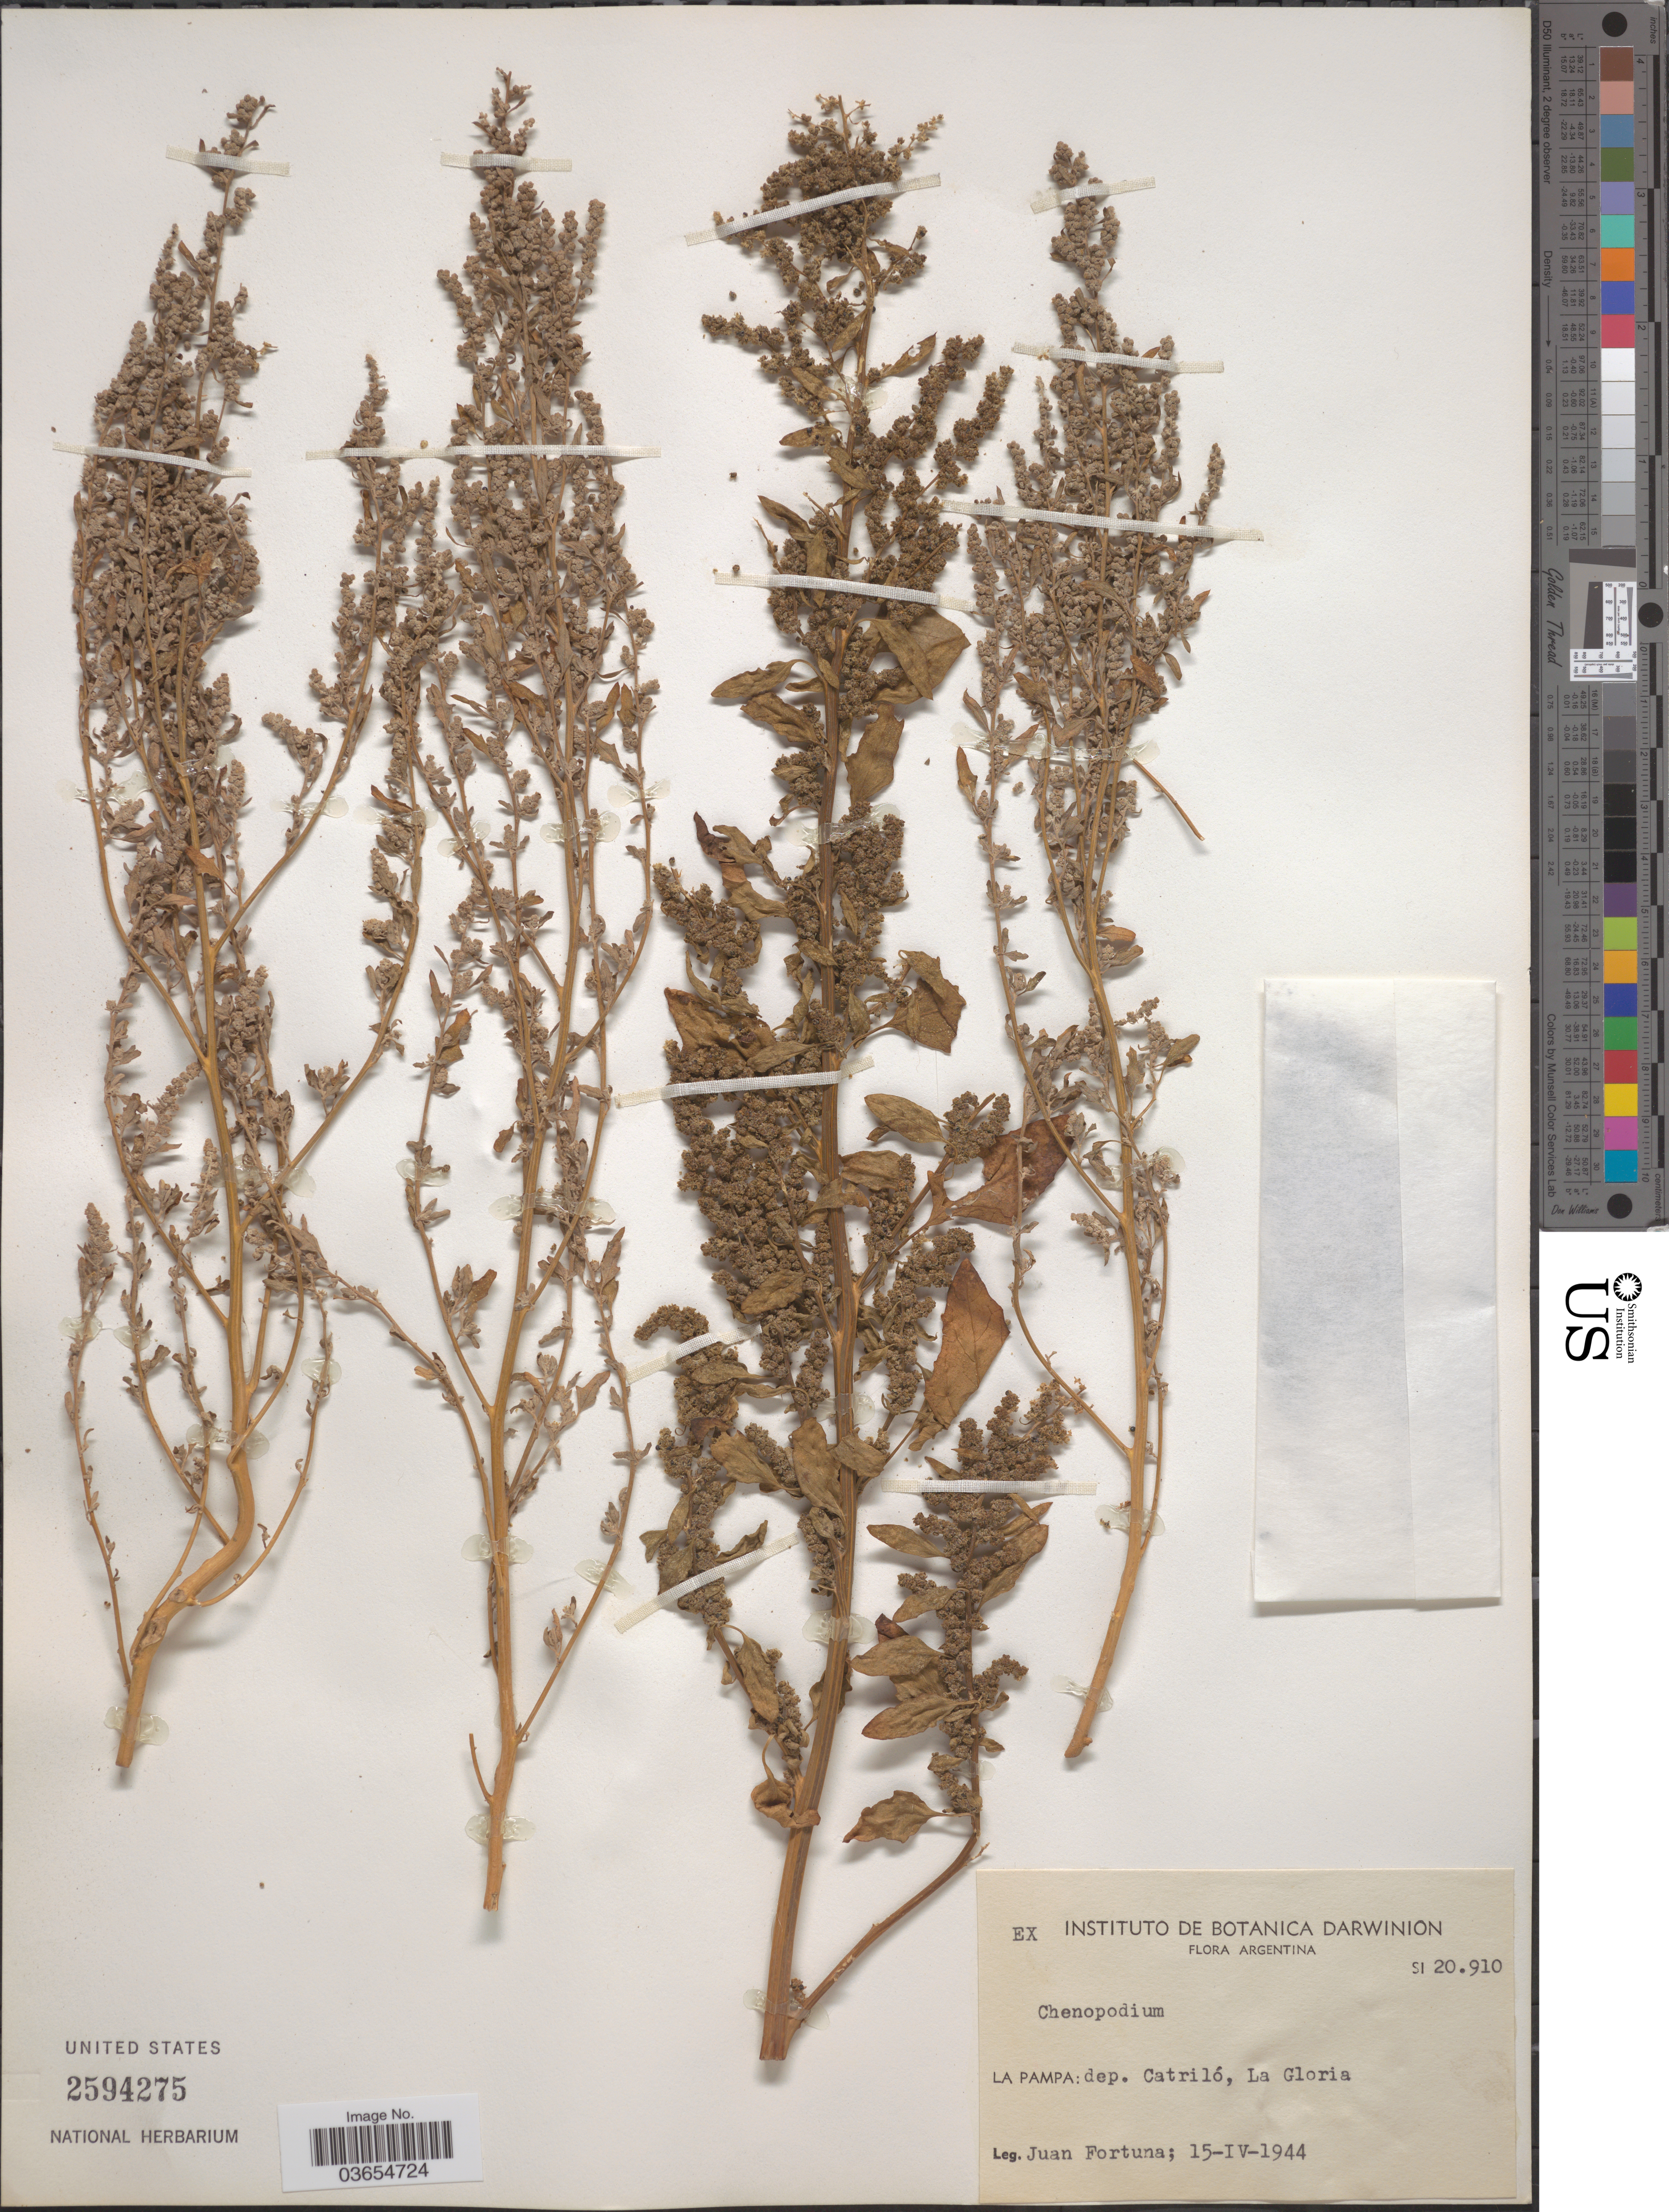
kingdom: Plantae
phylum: Tracheophyta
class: Magnoliopsida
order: Caryophyllales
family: Amaranthaceae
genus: Chenopodium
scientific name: Chenopodium sp.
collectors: J. Fortuna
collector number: SI20910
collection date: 1944-04-15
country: Argentina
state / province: La Pampa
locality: Dep. Catriló, La Gloria.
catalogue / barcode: US 2594275